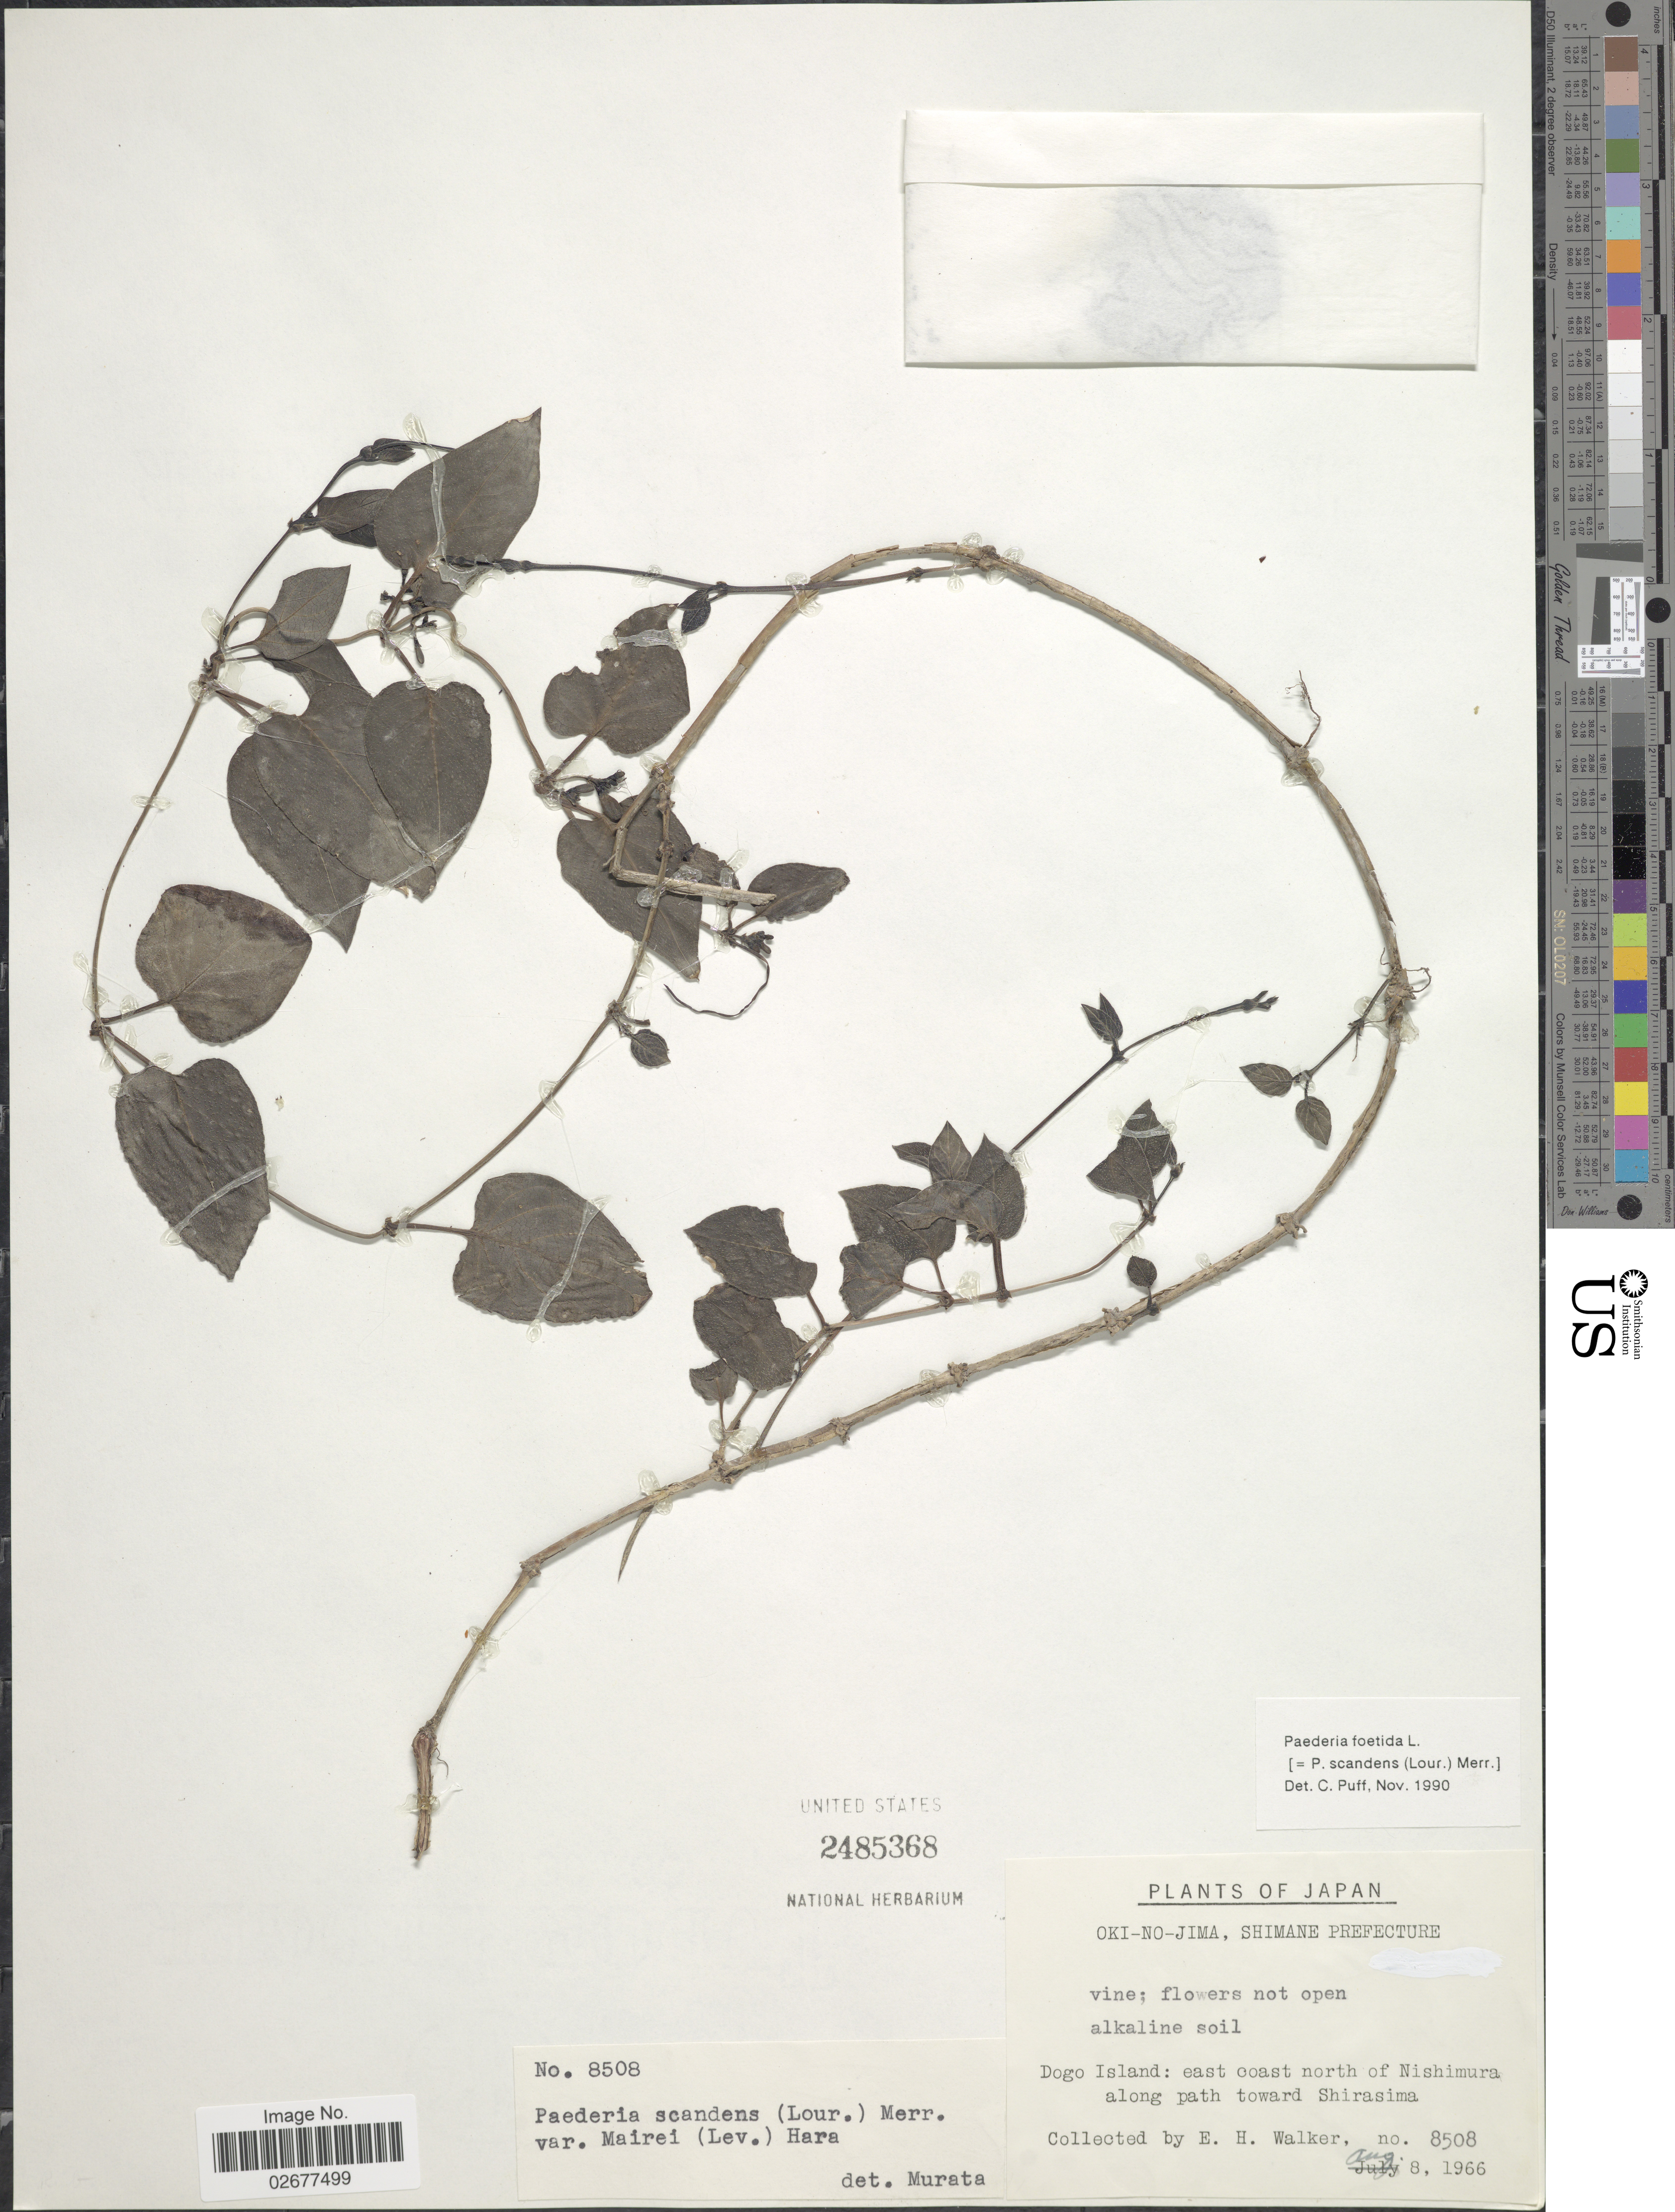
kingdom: Plantae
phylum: Tracheophyta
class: Magnoliopsida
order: Gentianales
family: Rubiaceae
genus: Paederia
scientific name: Paederia foetida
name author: L.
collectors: E. H. Walker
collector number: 8508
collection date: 1966-08-08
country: Japan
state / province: Simane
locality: Oki-No-Jima, Shimane Prefecture. Dogo Island: east coast north of Nishimura along path toward Shirasima.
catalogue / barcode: US 2485368